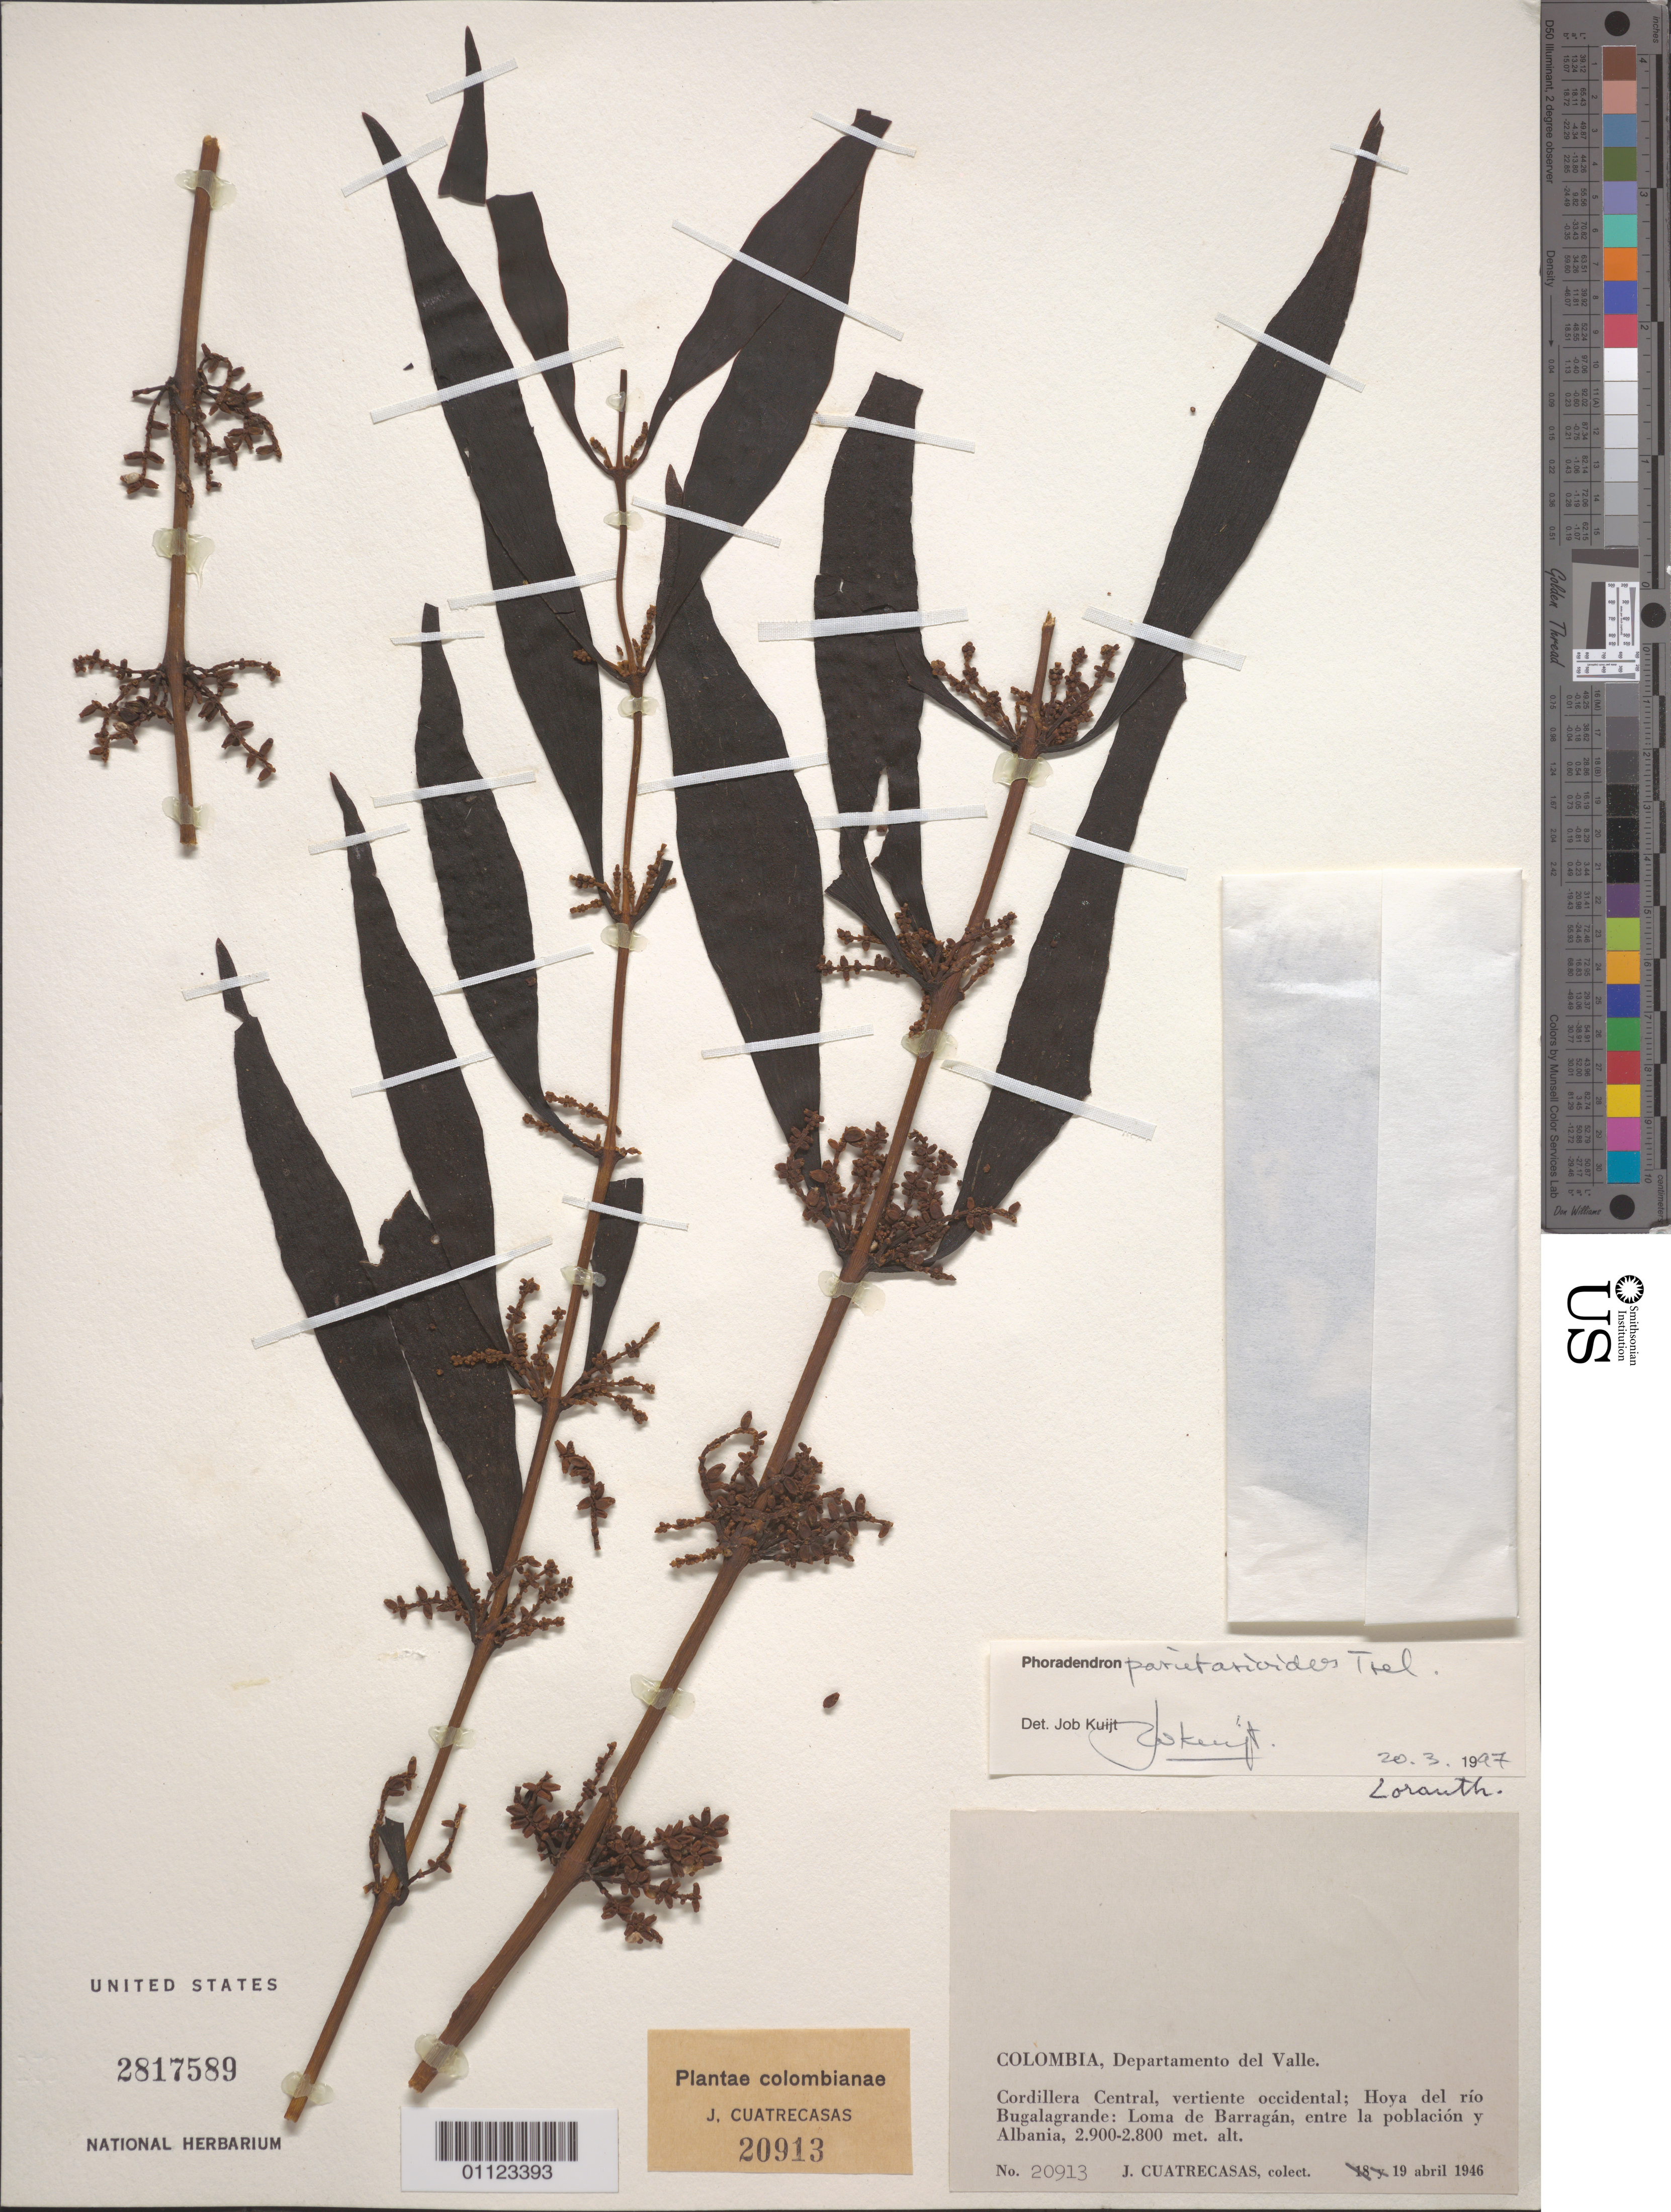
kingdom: Plantae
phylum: Tracheophyta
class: Magnoliopsida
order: Santalales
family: Viscaceae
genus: Phoradendron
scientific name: Phoradendron parietarioides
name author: Trel.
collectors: J. Cuatrecasas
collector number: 20913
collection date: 1946-04-19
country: Colombia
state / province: Valle del Cauca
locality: Cordillera Central, vertiente occidental; Hoya del rio Bugalagrande: Loma de Barragan, entre la poblacion y Albania.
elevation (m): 2800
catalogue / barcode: US 2817589